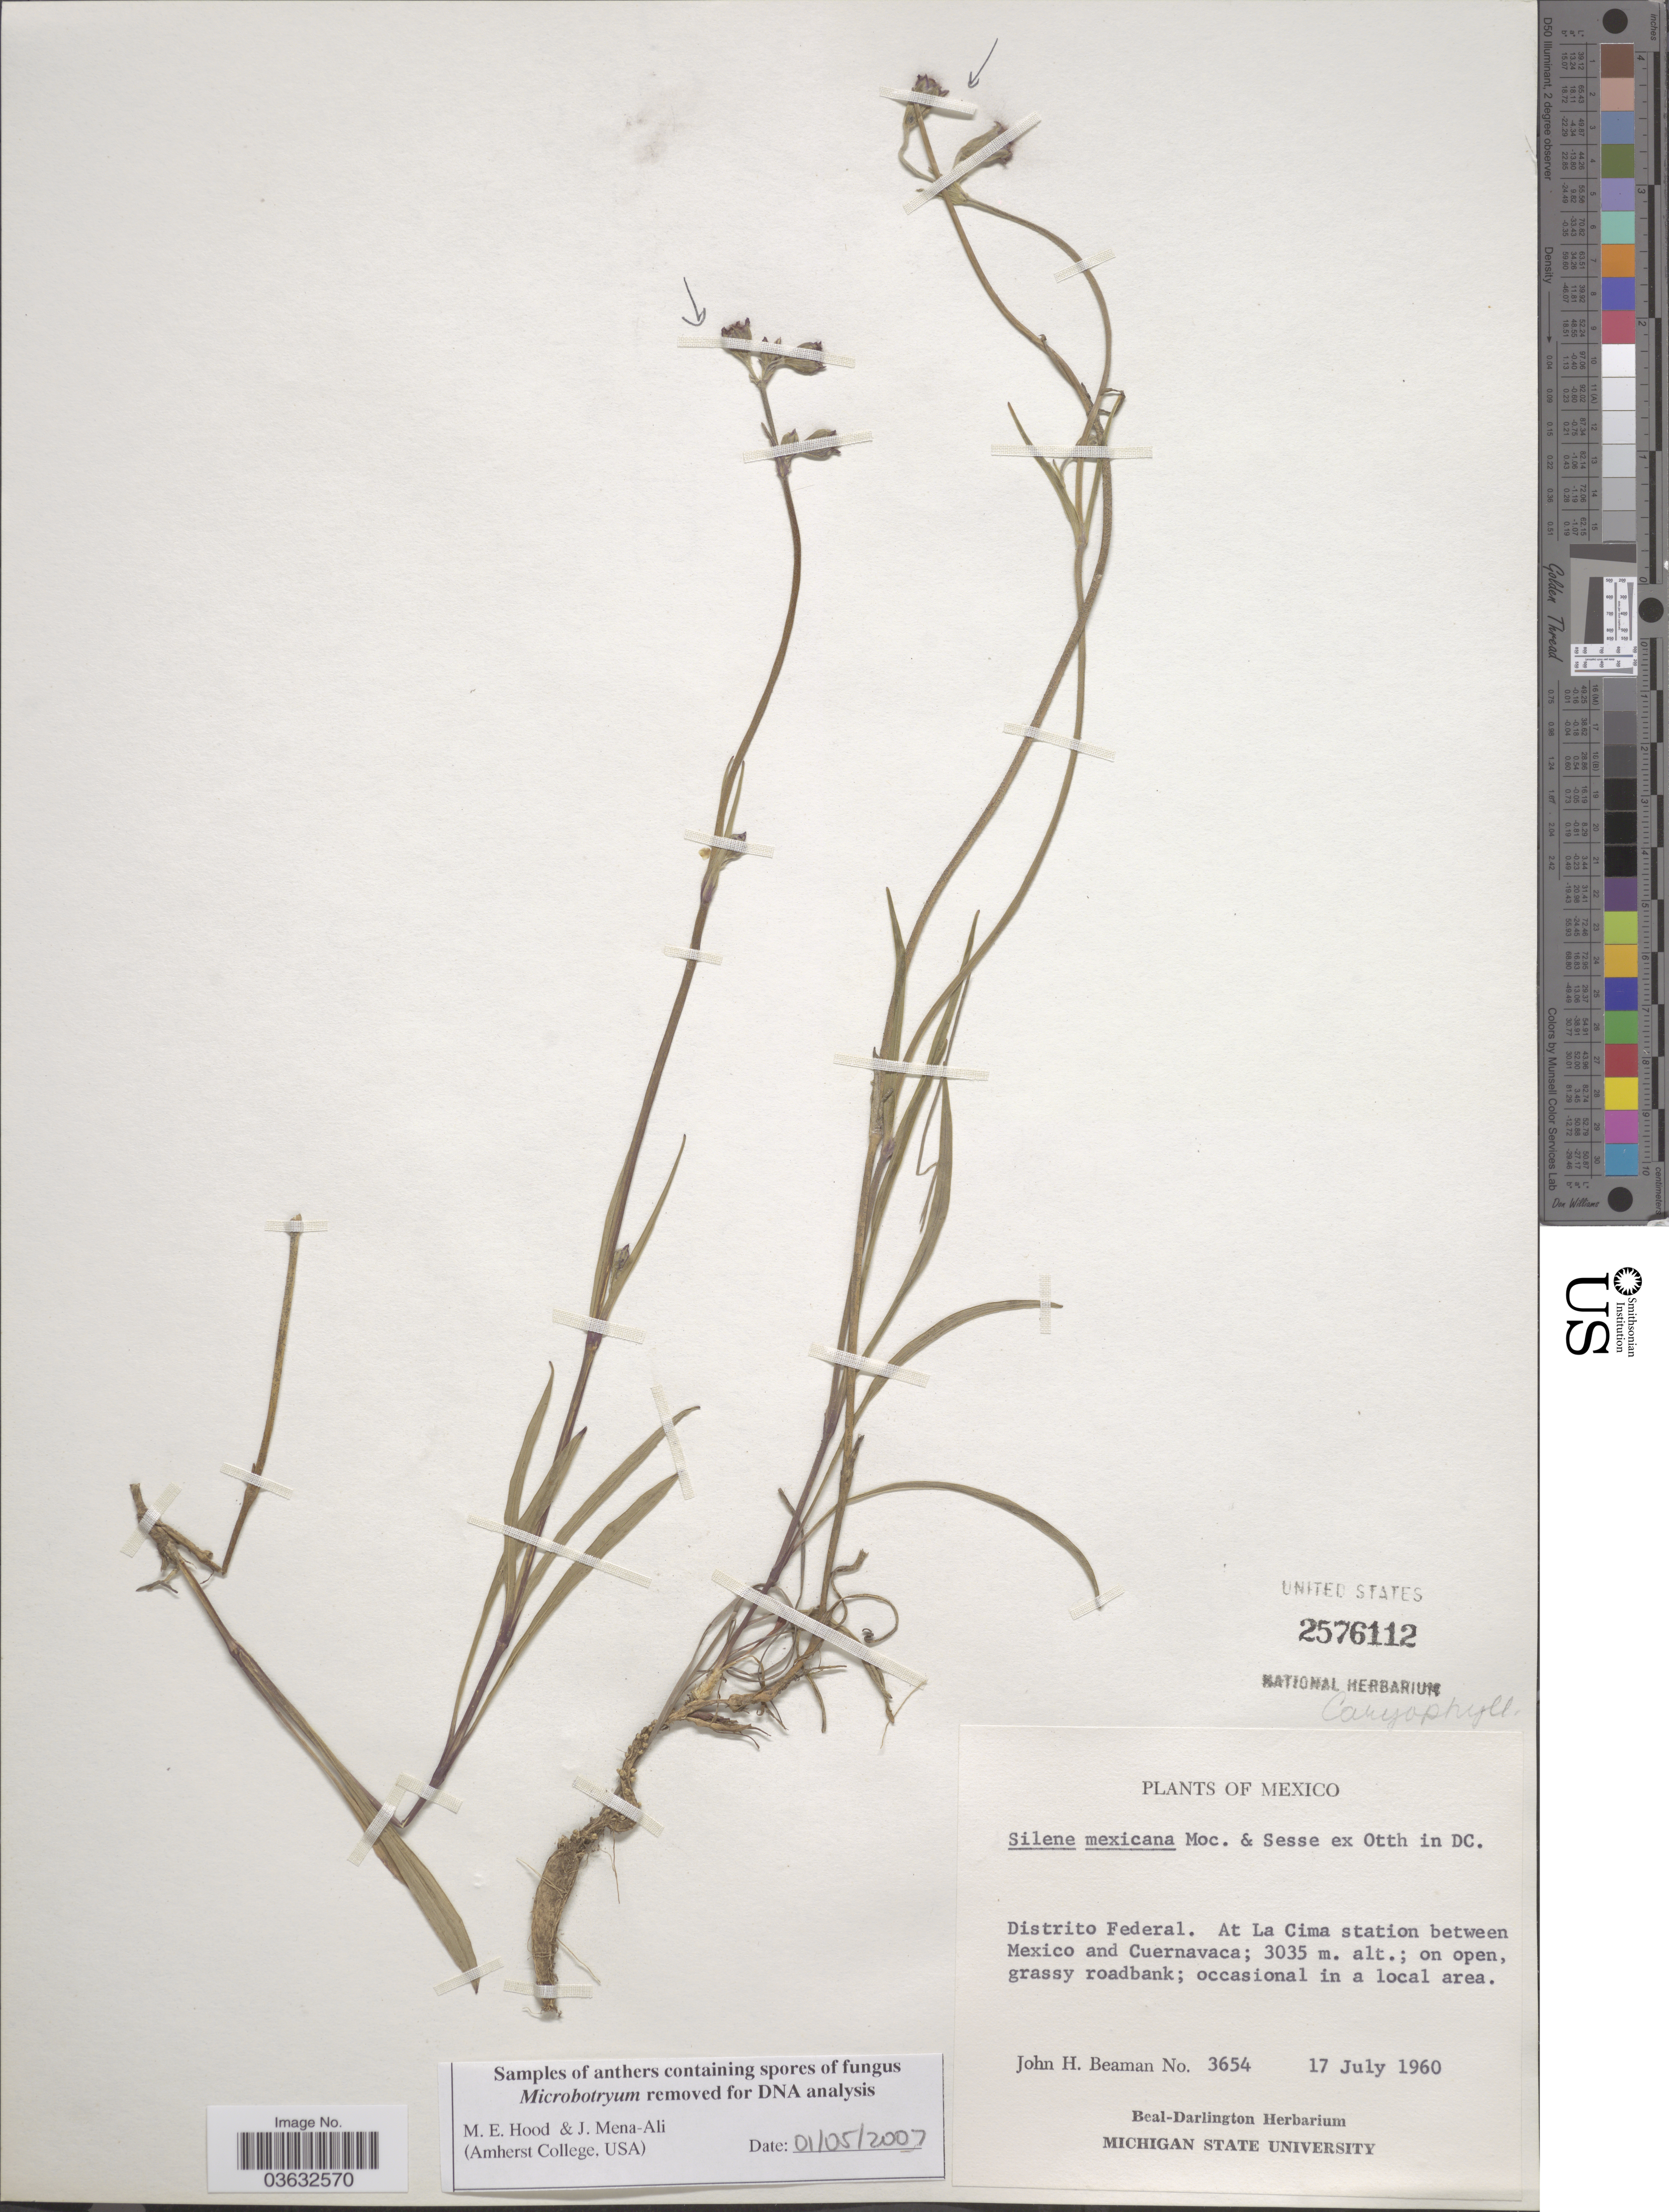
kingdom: Plantae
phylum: Tracheophyta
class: Magnoliopsida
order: Caryophyllales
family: Caryophyllaceae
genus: Silene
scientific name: Silene mexicana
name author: Moc. & Sessé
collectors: J. H. Beaman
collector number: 3654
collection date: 1960-07-17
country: Mexico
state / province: Distrito Federal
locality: At La Cima station between Mexico and Cuernavaca.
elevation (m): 3035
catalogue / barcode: US 2576112